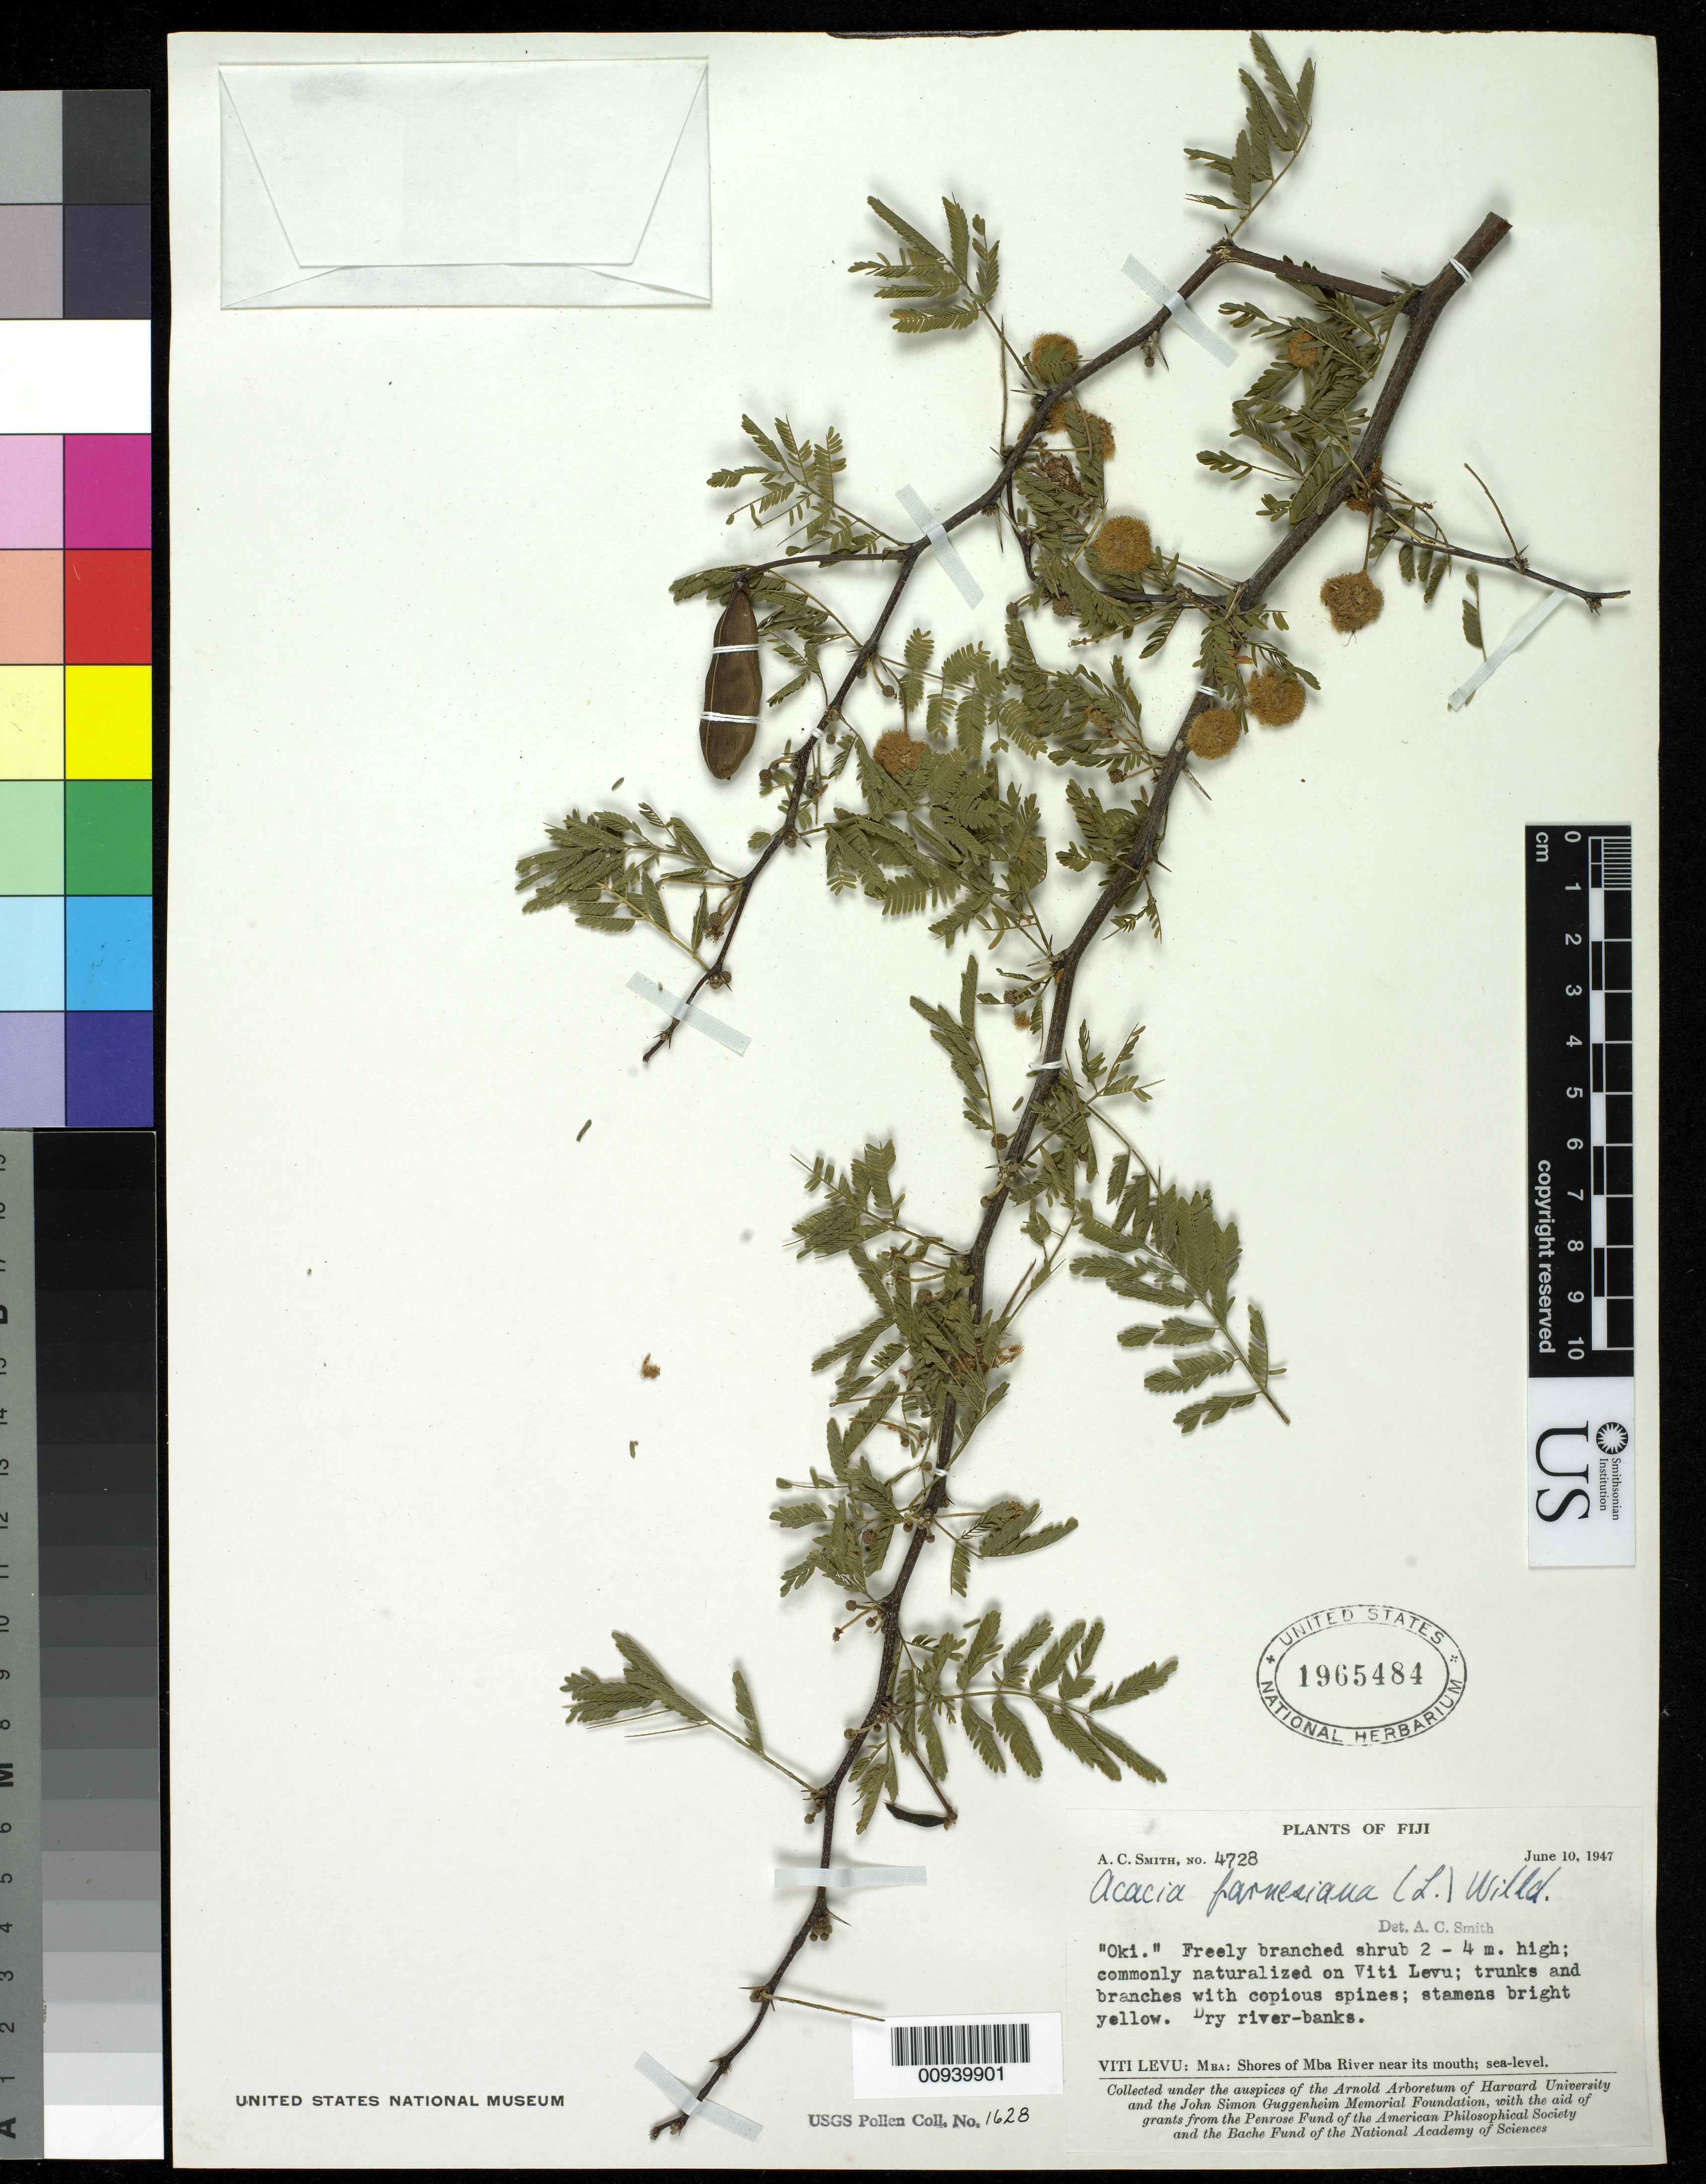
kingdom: Plantae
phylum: Tracheophyta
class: Magnoliopsida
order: Fabales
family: Fabaceae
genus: Vachellia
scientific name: Vachellia farnesiana var. farnesiana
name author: (L.) Wight & Arn.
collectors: C. A. Smith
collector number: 4728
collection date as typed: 10 Jun 1947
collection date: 1947-06-10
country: Fiji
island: Viti Levu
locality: BSA: Shores of Mba River near its mouthe; sea-level.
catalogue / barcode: US 1965484